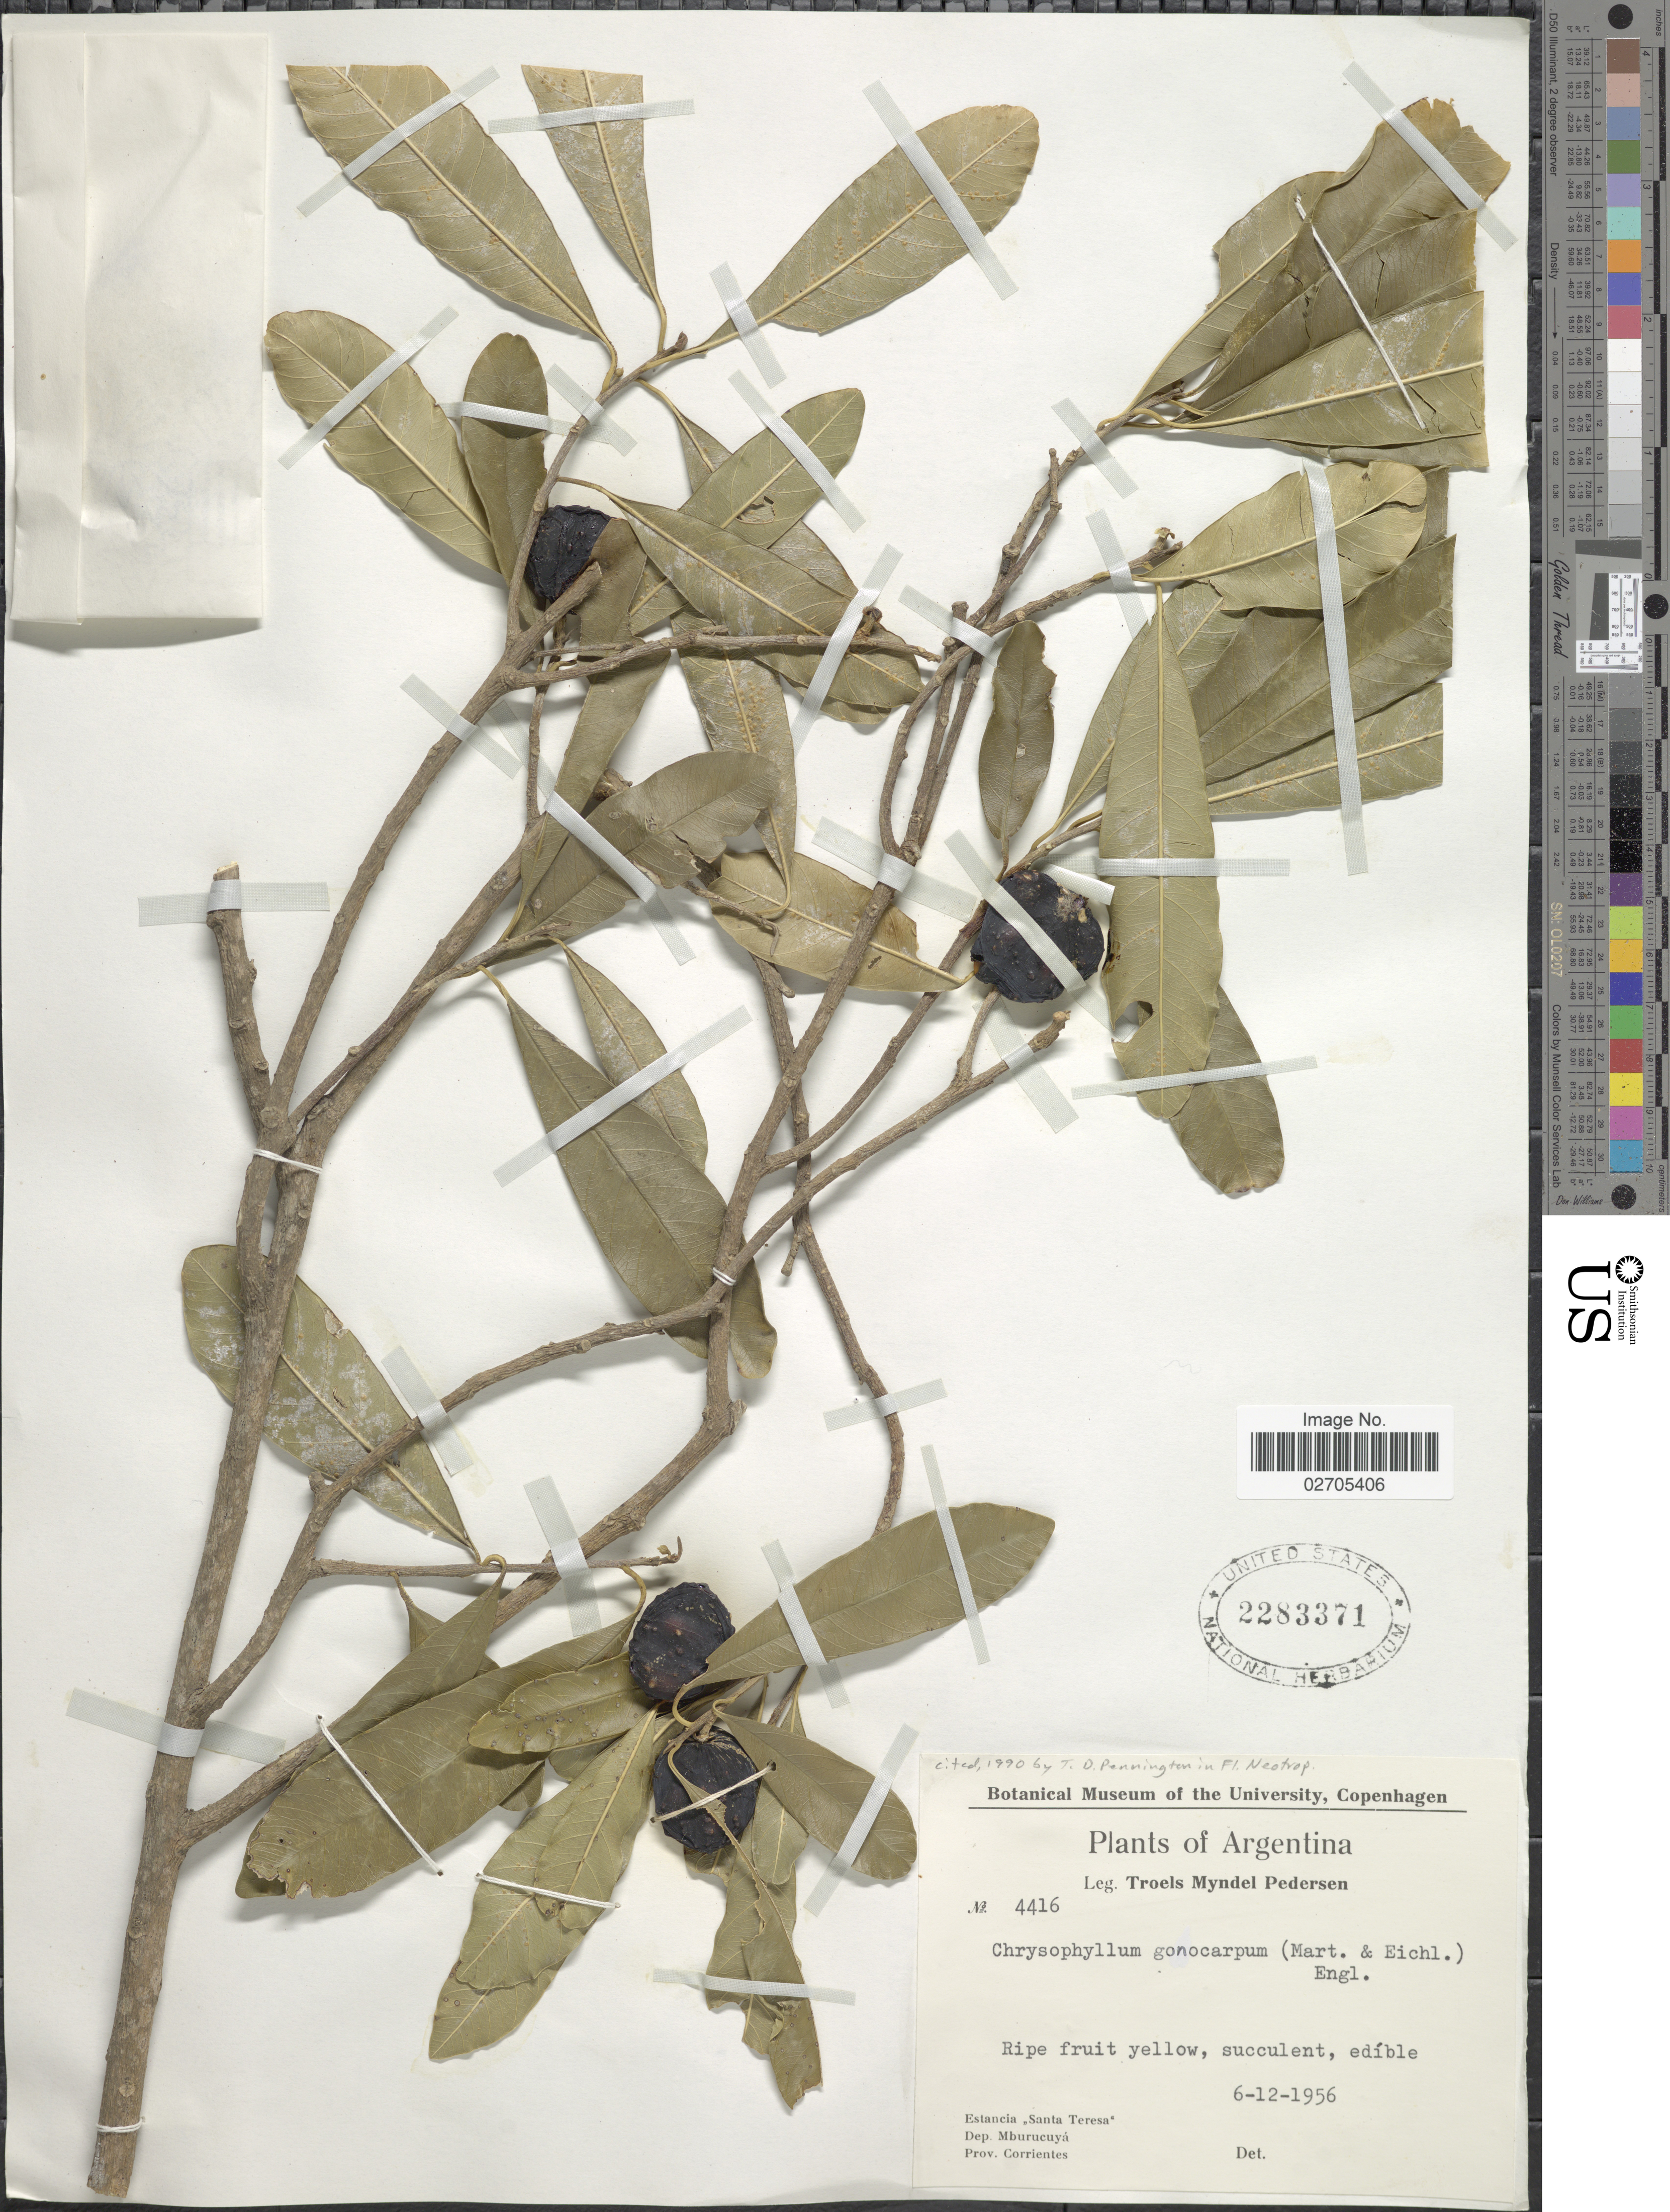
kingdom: Plantae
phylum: Tracheophyta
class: Magnoliopsida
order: Ericales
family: Sapotaceae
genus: Chrysophyllum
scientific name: Chrysophyllum gonocarpum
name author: (Mart. & Eichler ex Miq.) Engl.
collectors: T. Pederson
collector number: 4416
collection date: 1956-12-06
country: Argentina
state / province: Corrientes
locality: Estancia ,,Santa Teresa', Dep Mburucuyá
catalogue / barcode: US 2283371